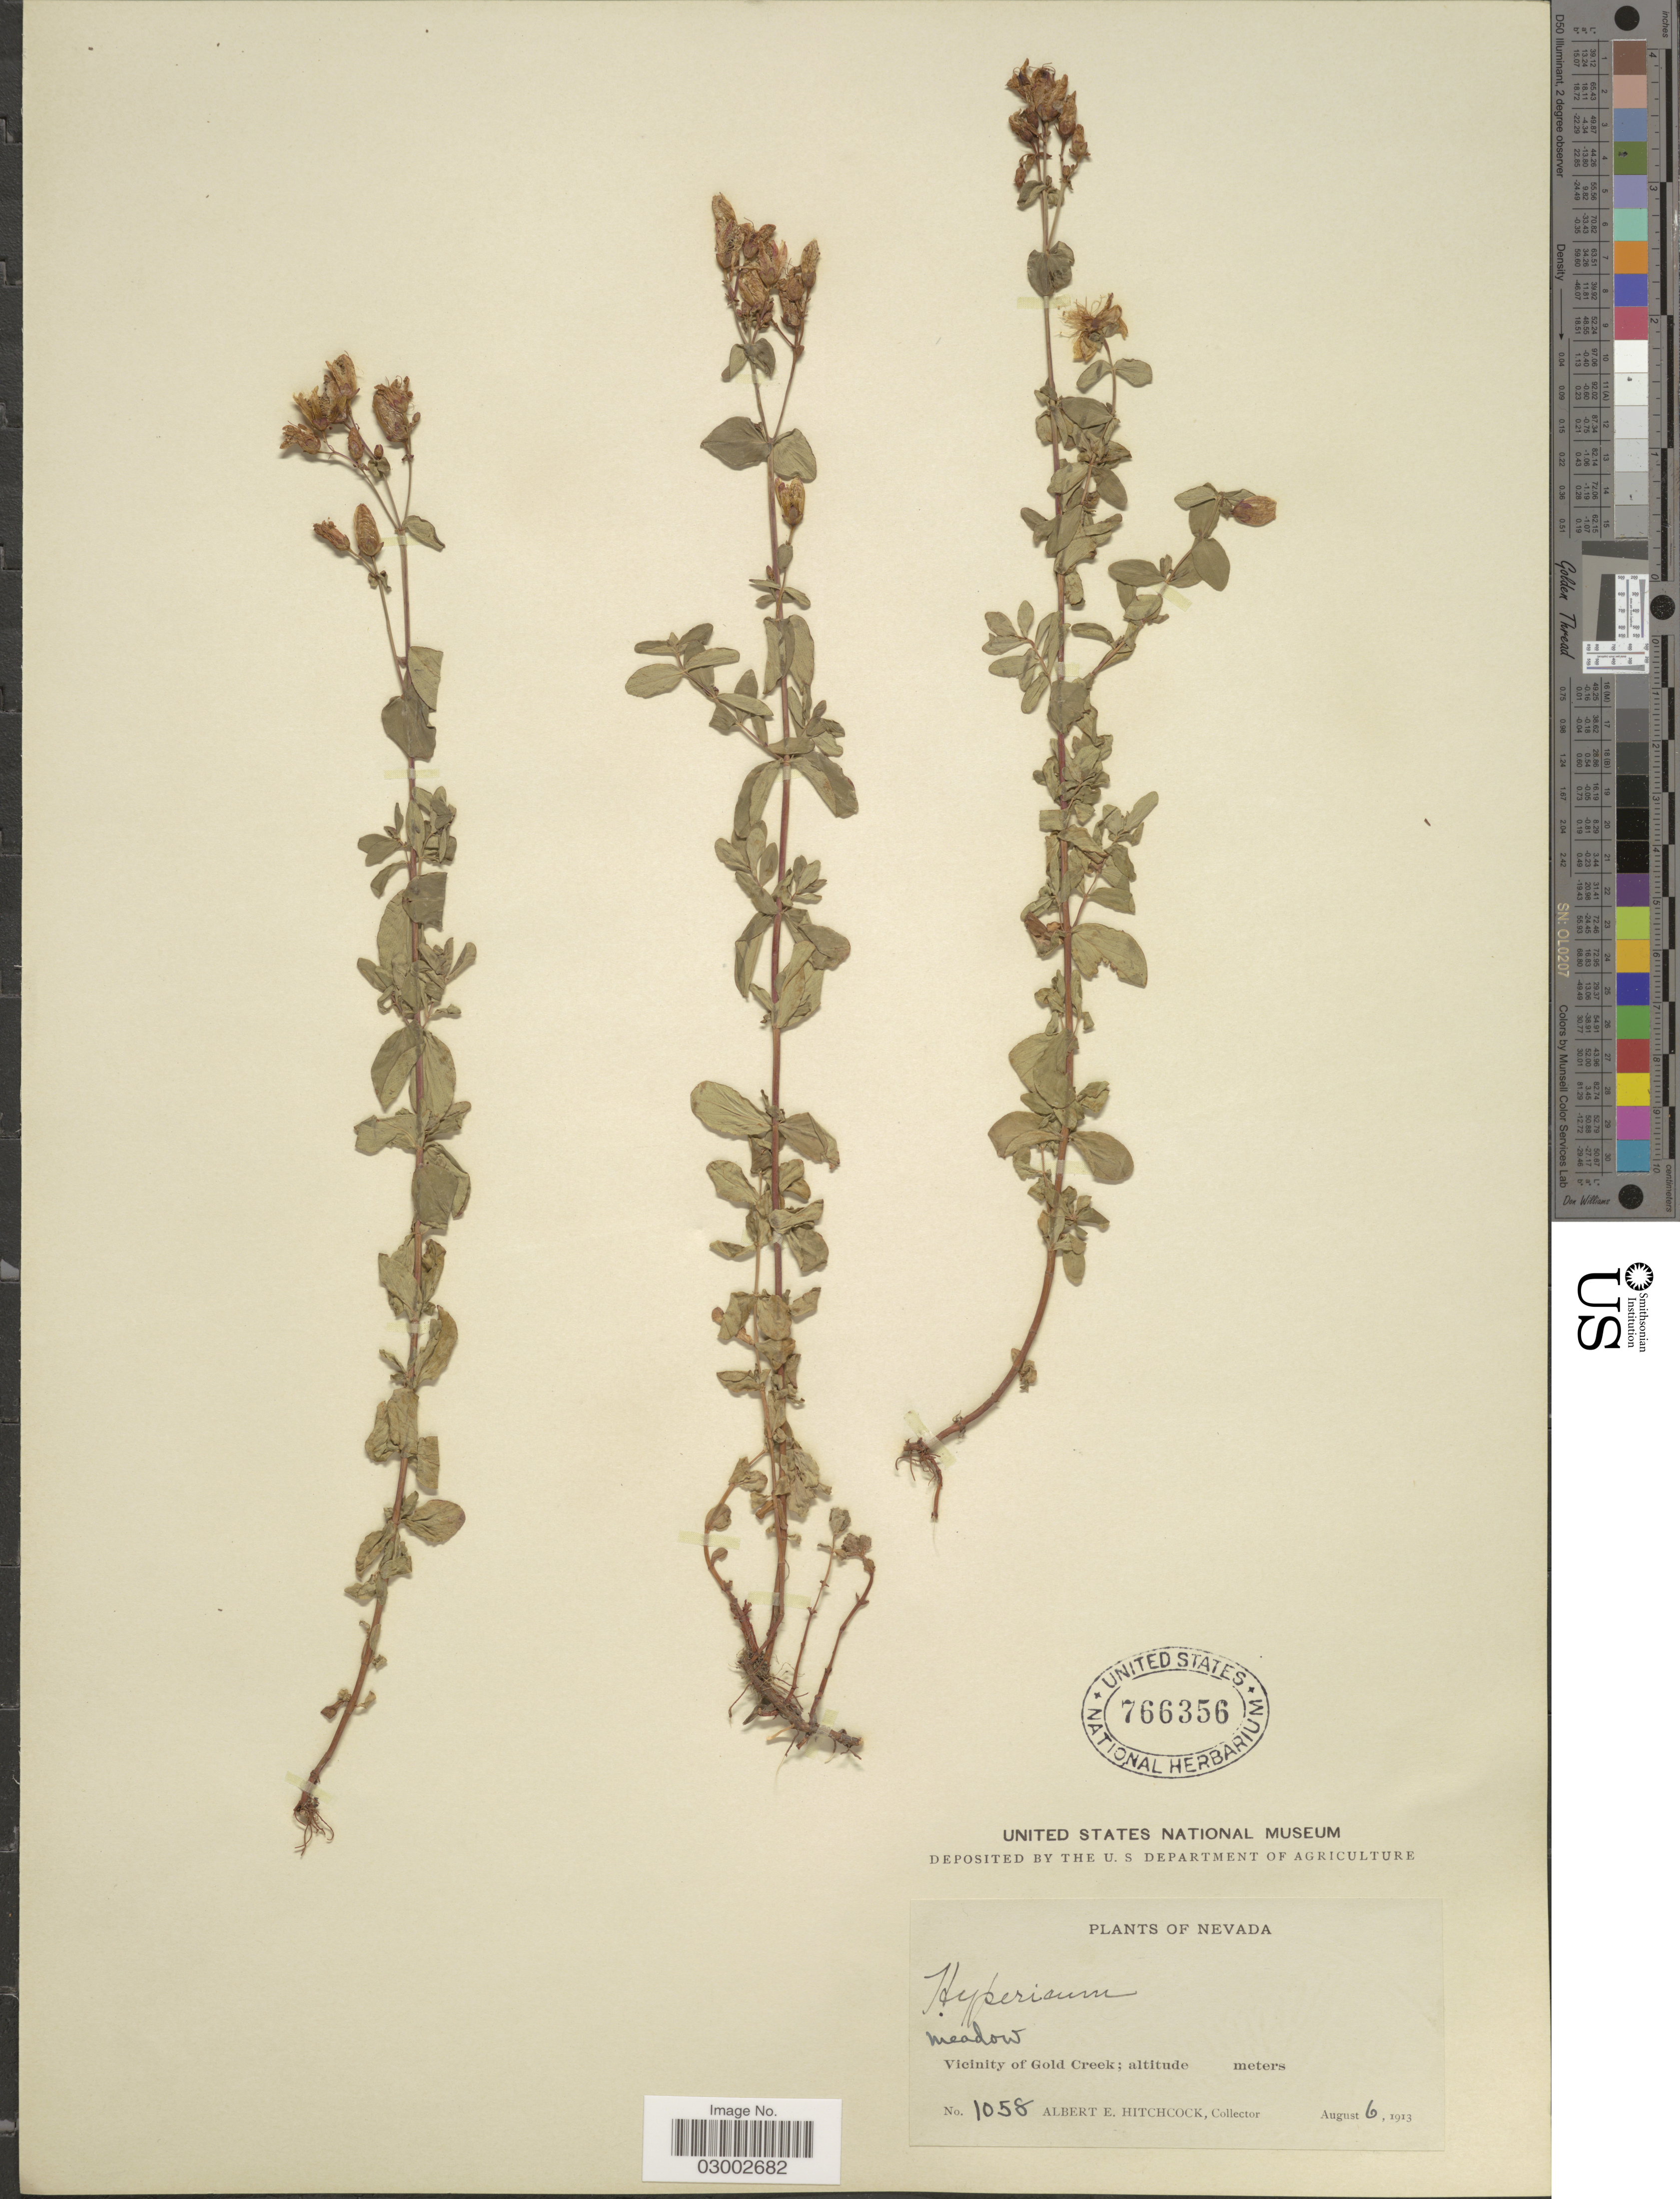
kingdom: Plantae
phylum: Tracheophyta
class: Magnoliopsida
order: Malpighiales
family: Hypericaceae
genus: Hypericum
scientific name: Hypericum scouleri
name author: Hook.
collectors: A. Hitchcock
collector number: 1058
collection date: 1913-08-06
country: United States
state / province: Nevada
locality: Meadow. Vicinity of Gold Creek.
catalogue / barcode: US 766356